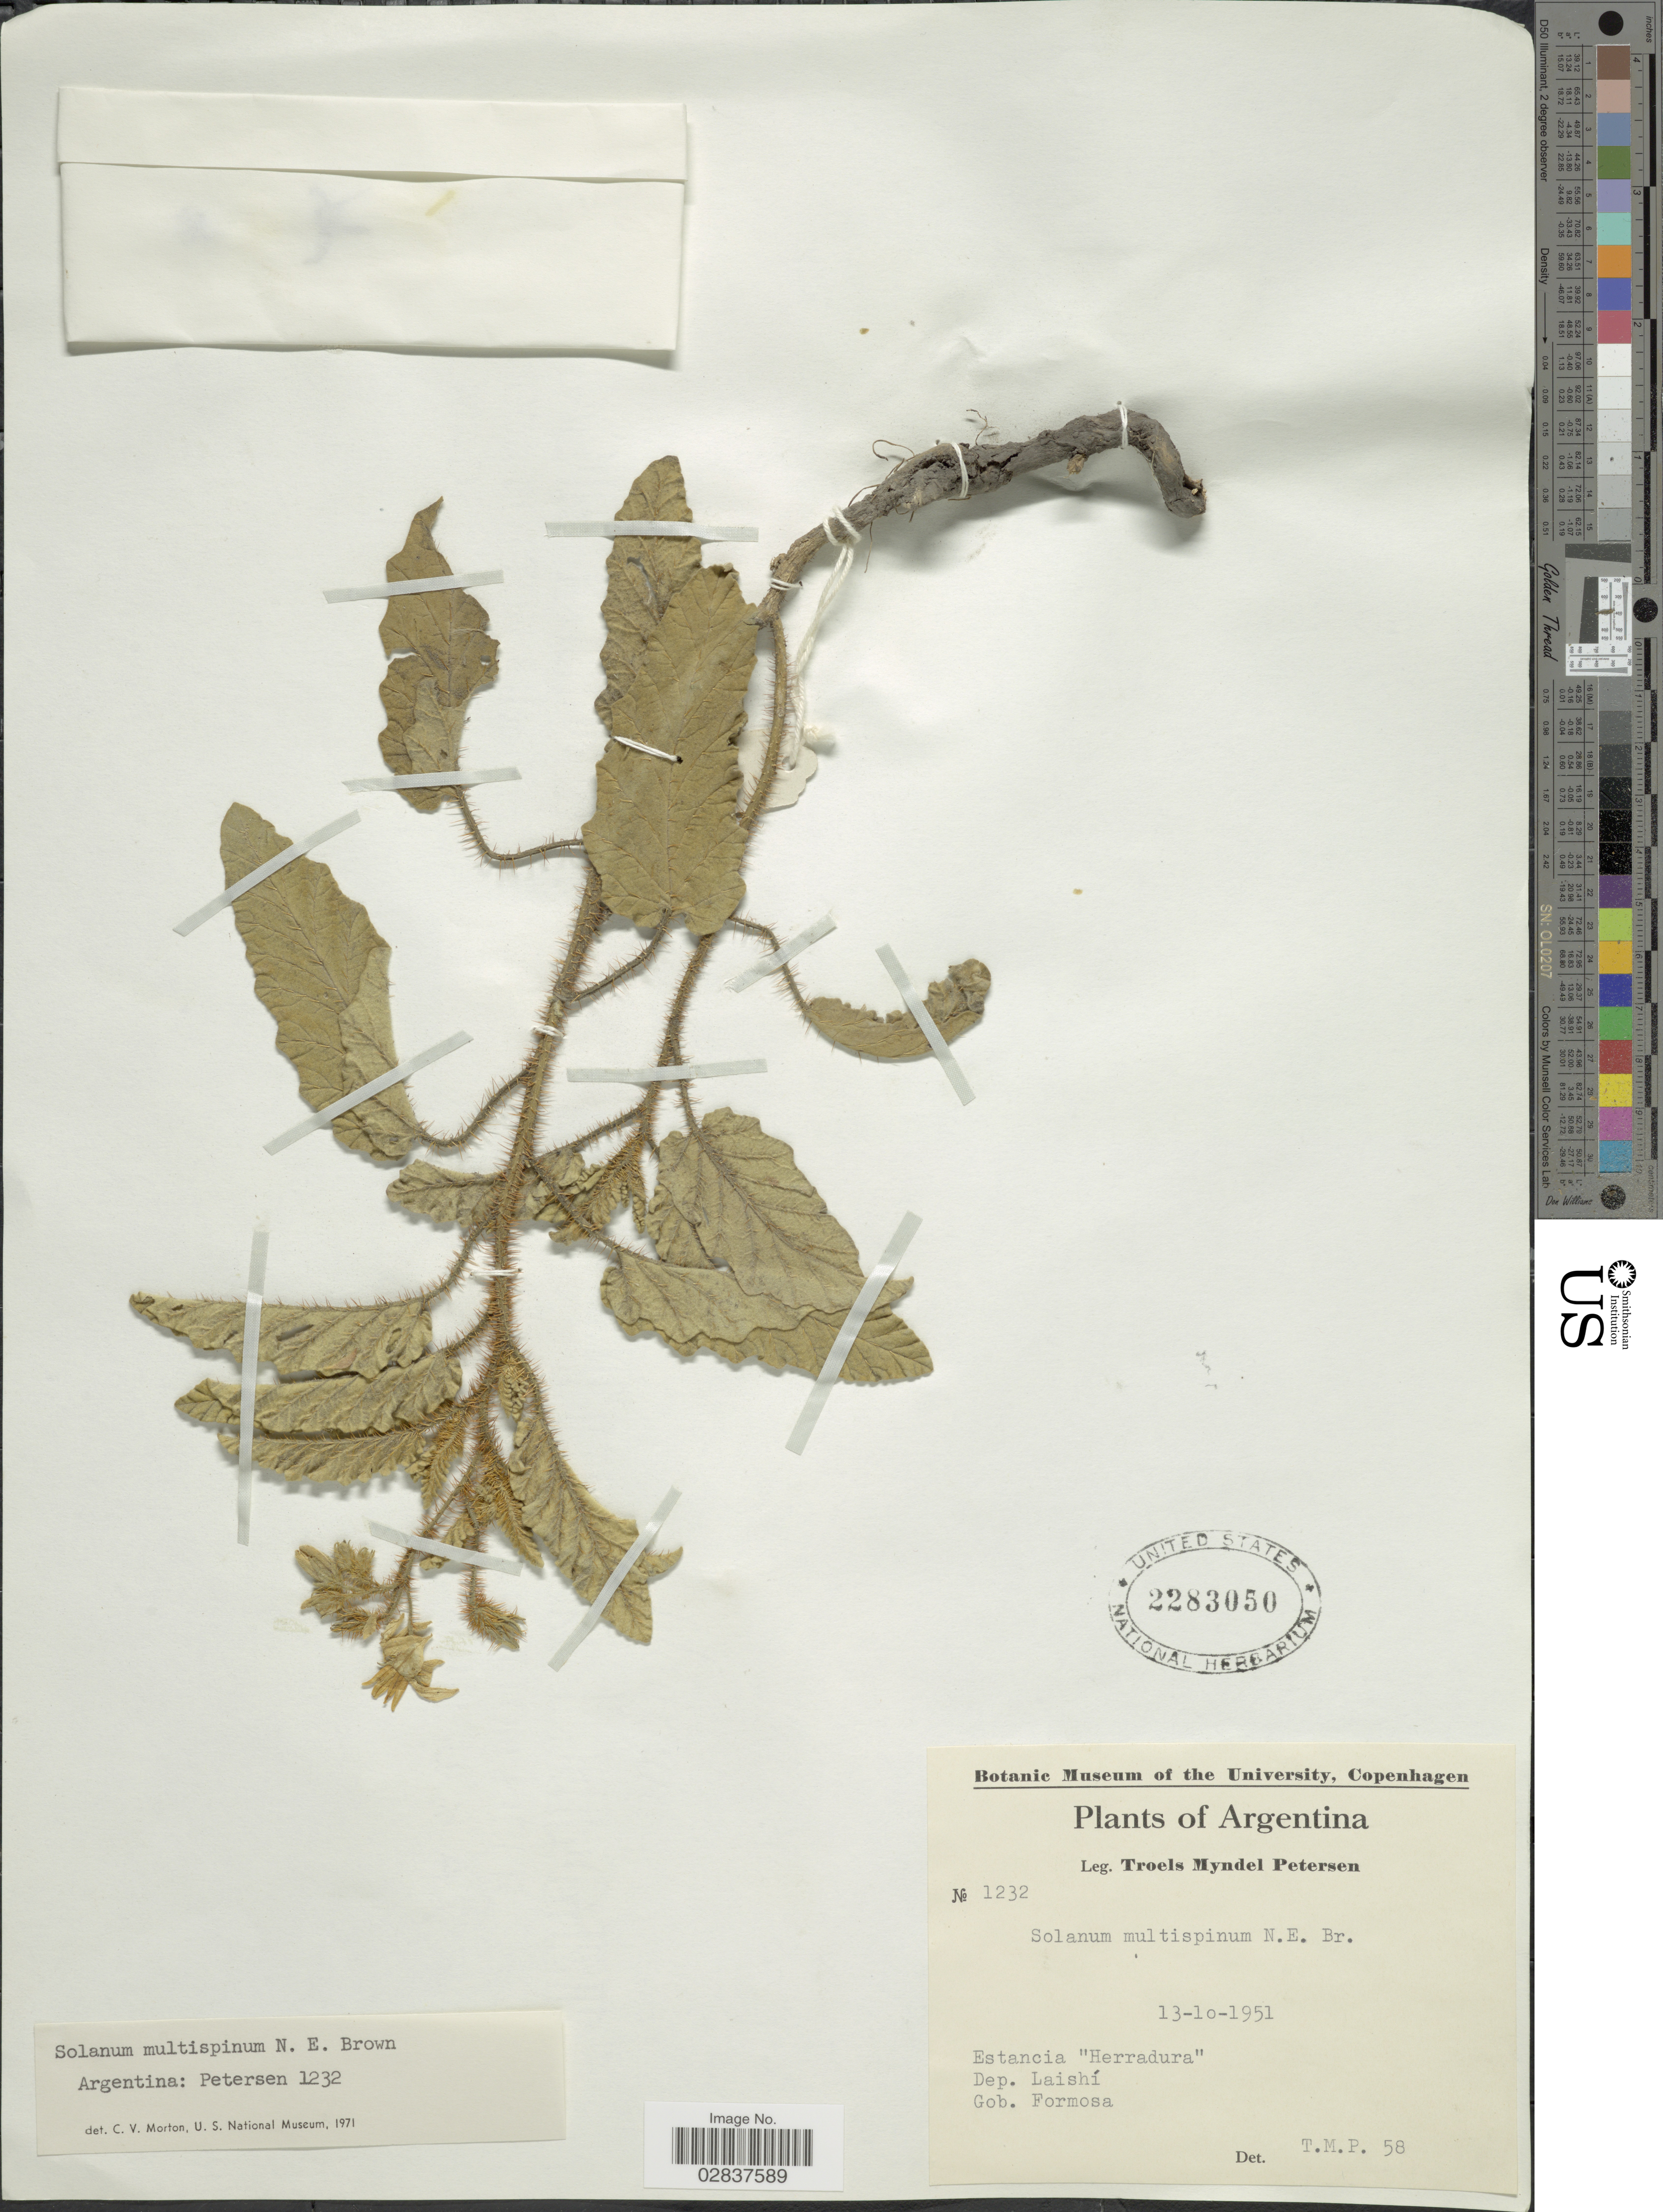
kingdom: Plantae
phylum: Tracheophyta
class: Magnoliopsida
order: Solanales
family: Solanaceae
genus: Solanum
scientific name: Solanum multispinum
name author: N.E. Br.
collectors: T. M. Petersen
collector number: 1232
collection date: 1951-10-13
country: Argentina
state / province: Formosa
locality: Estancia "Herradura", Dep. Laishí, Gob. Formosa.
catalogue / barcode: US 2283050